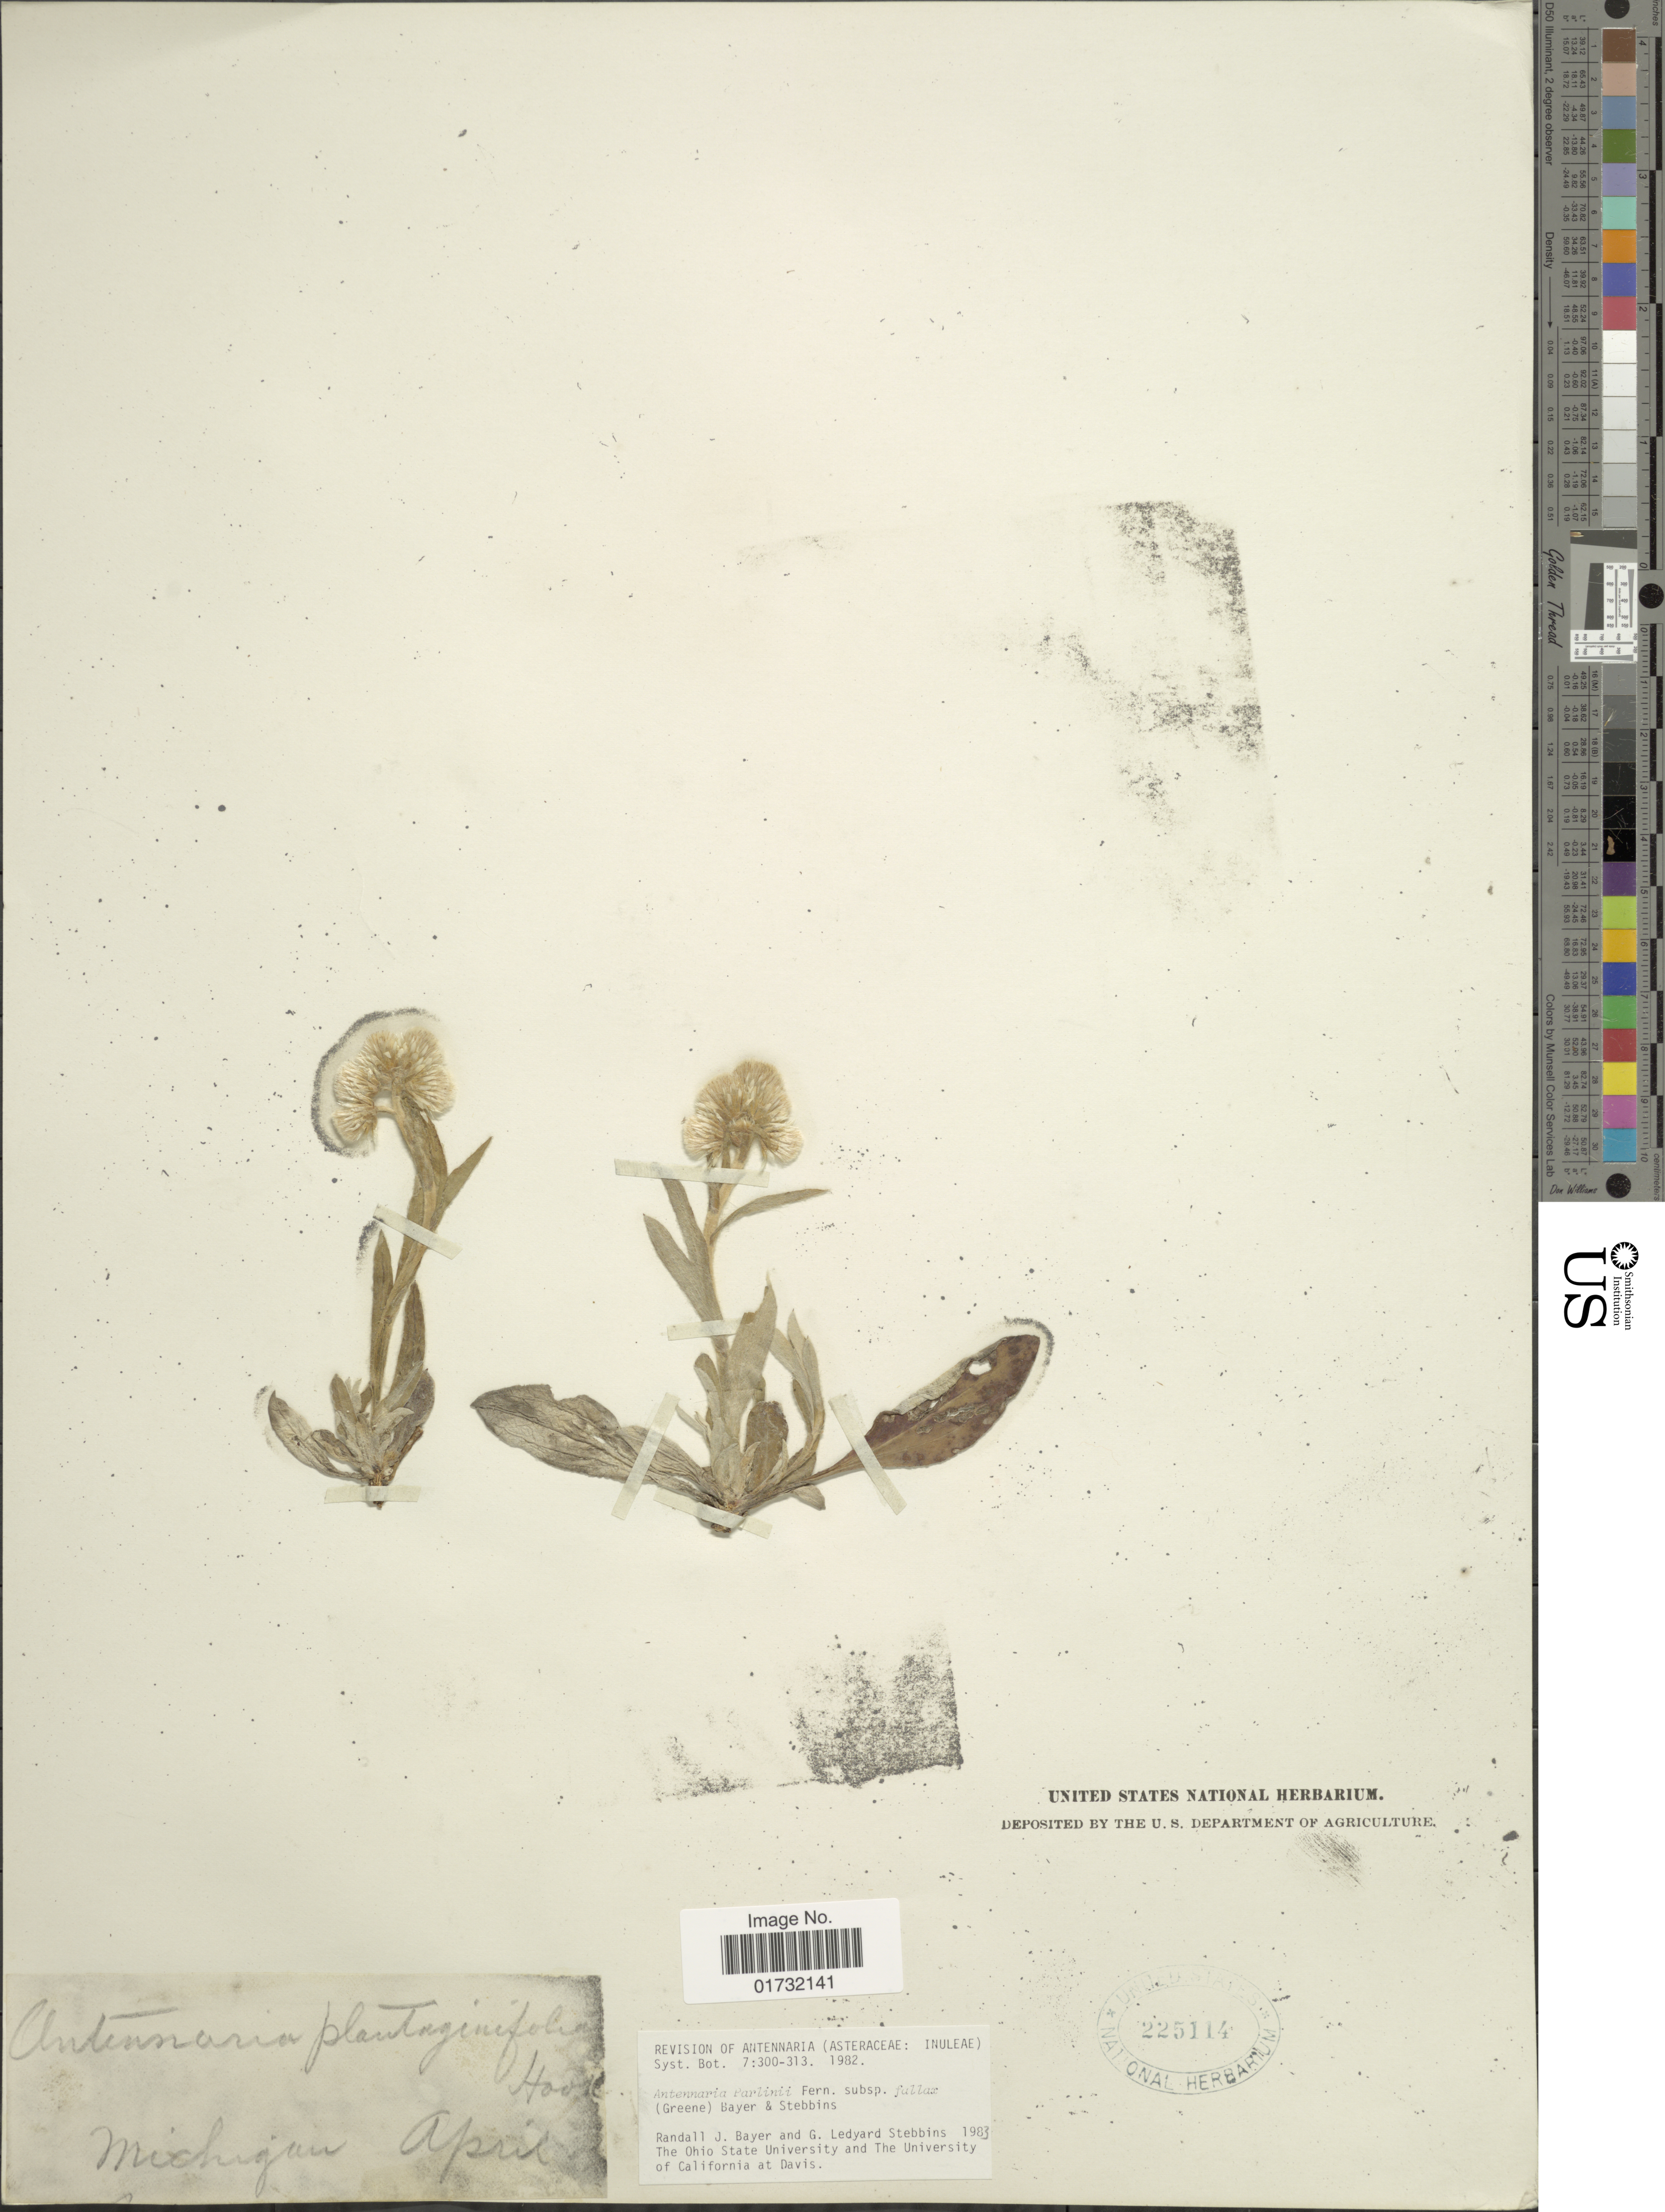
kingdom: Plantae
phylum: Tracheophyta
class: Magnoliopsida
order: Asterales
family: Asteraceae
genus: Antennaria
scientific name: Antennaria parlinii subsp. fallax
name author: (Greene) R.J. Bayer & Stebbins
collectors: U.S. National Herbarium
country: United States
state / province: Michigan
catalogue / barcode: US 225114